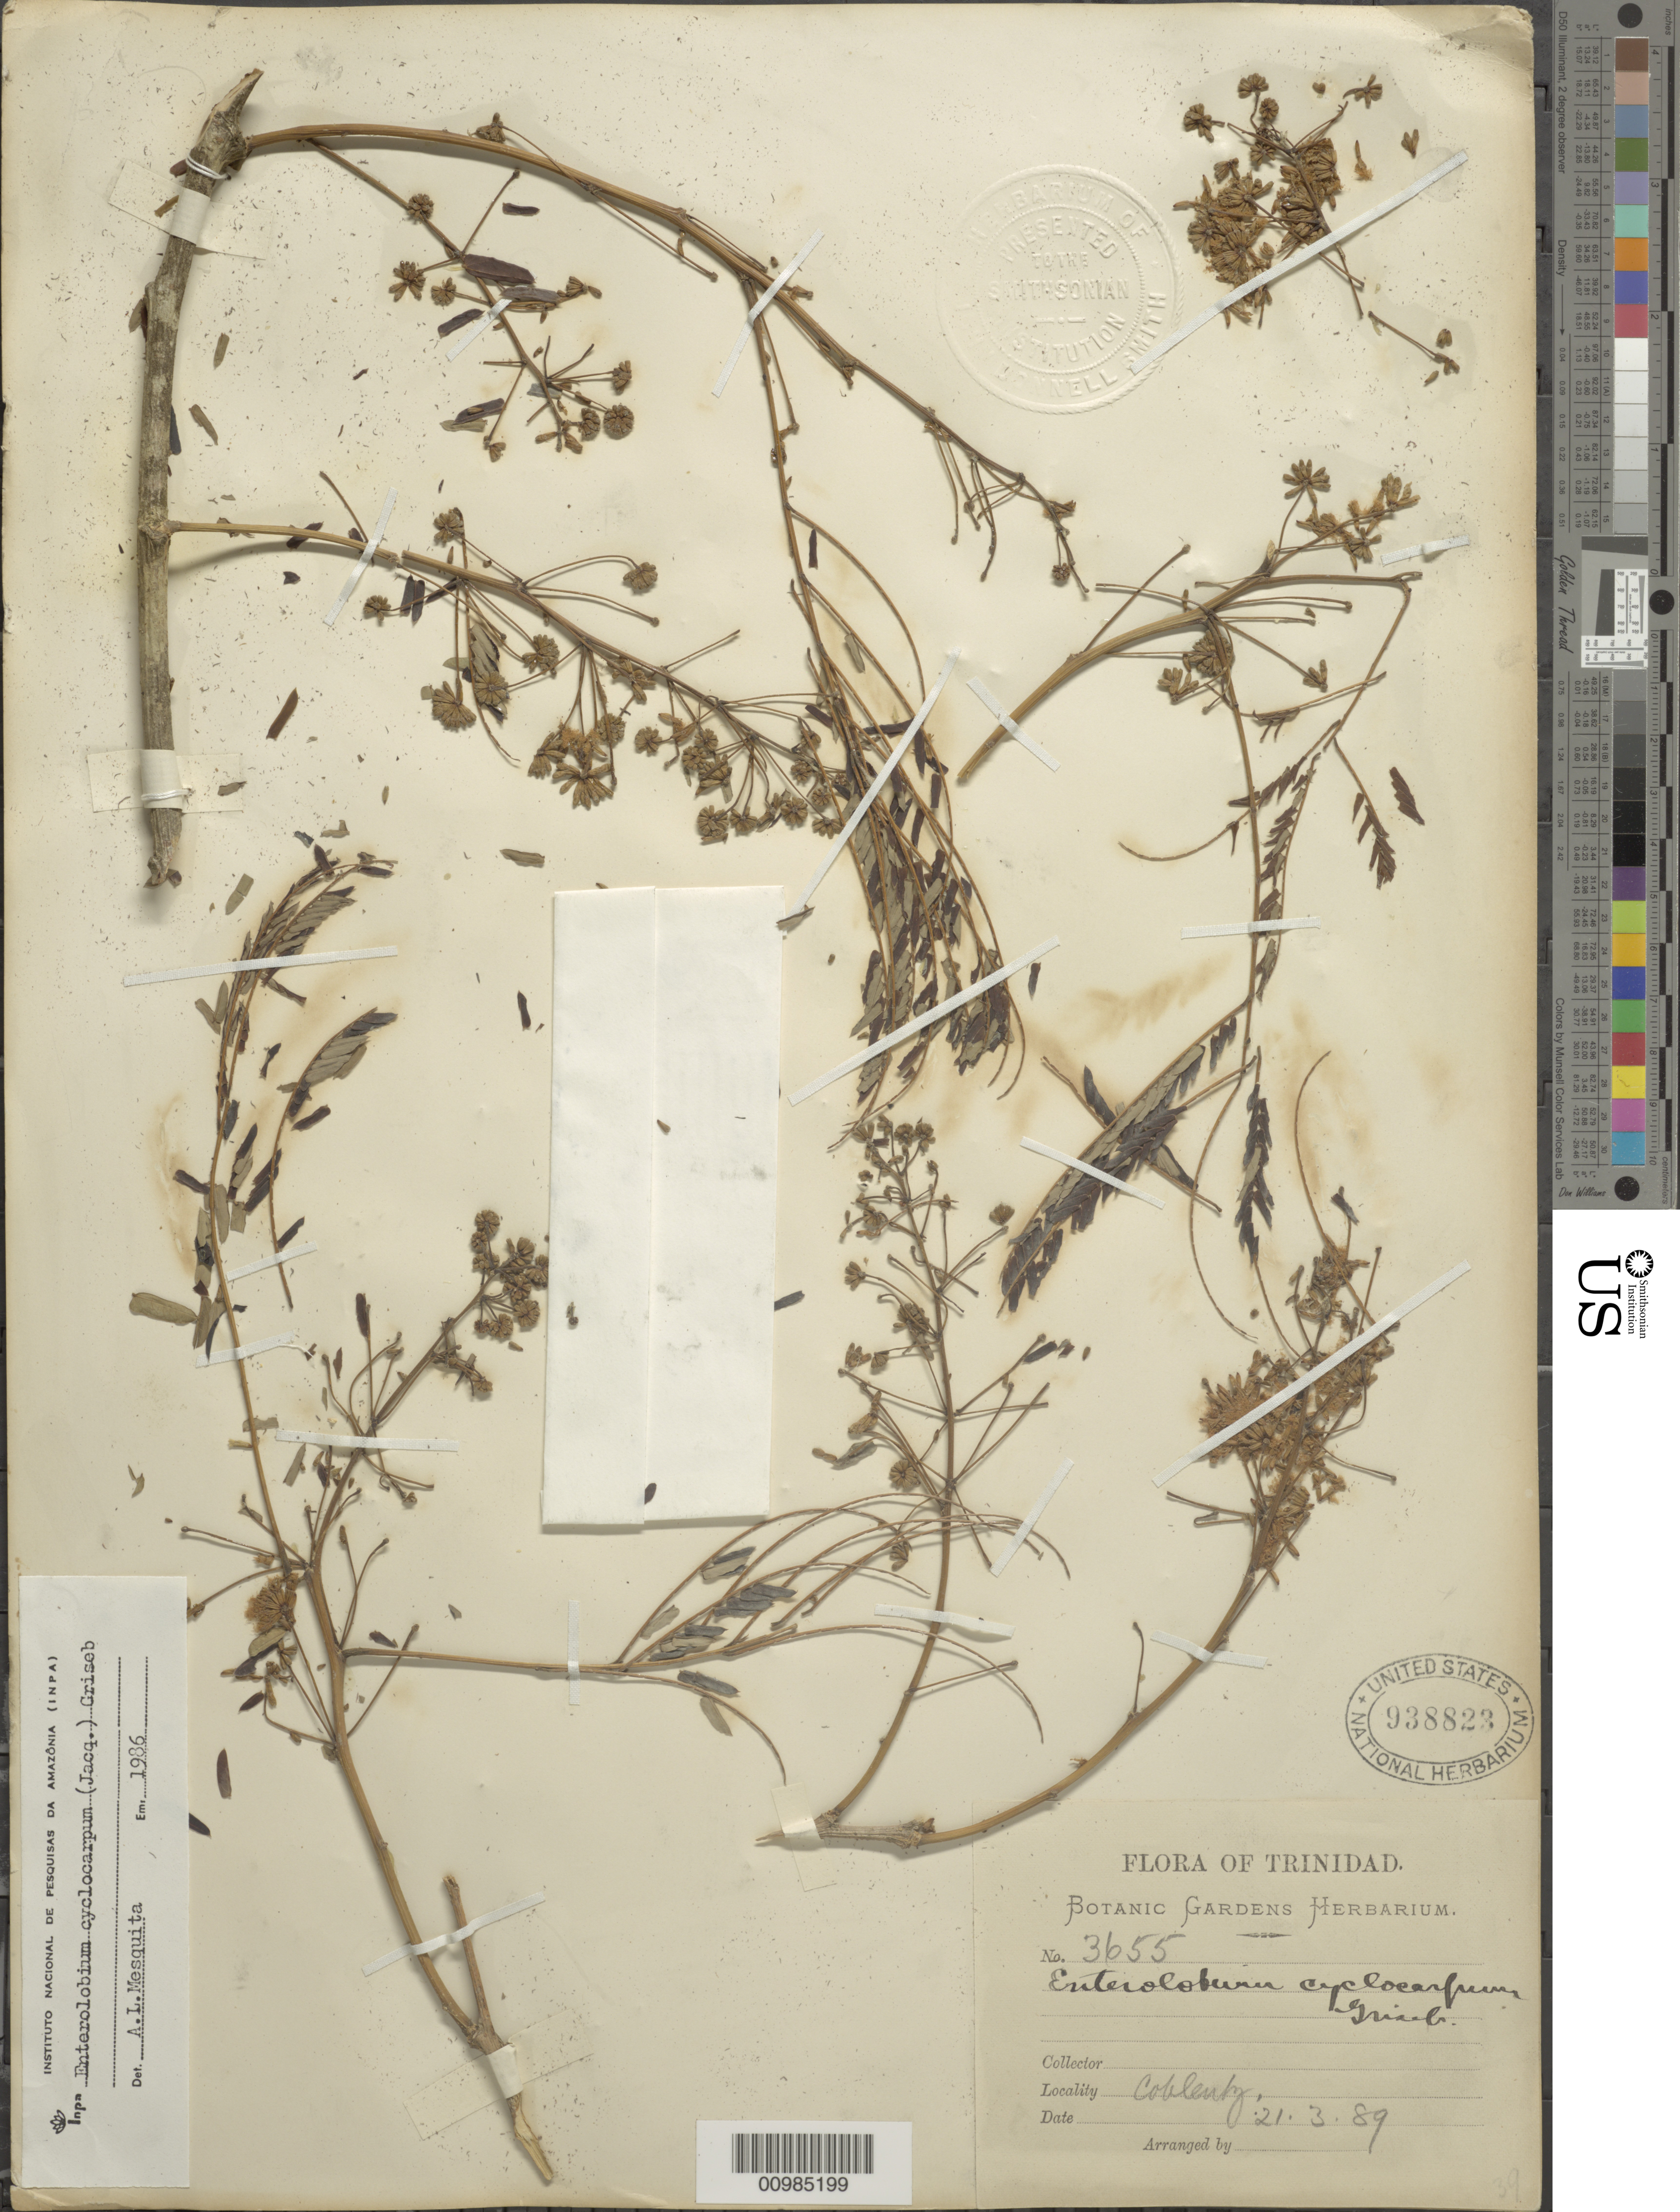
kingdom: Plantae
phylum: Tracheophyta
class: Magnoliopsida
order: Fabales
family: Fabaceae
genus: Enterolobium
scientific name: Enterolobium cyclocarpum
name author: (Jacq.) Griseb.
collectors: Botanic Gardens Herbarium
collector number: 3655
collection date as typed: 21 Mar 1889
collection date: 1889-03-21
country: Trinidad and Tobago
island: Trinidad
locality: Coblenty(?).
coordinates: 0 N, 0 E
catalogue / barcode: US 938823